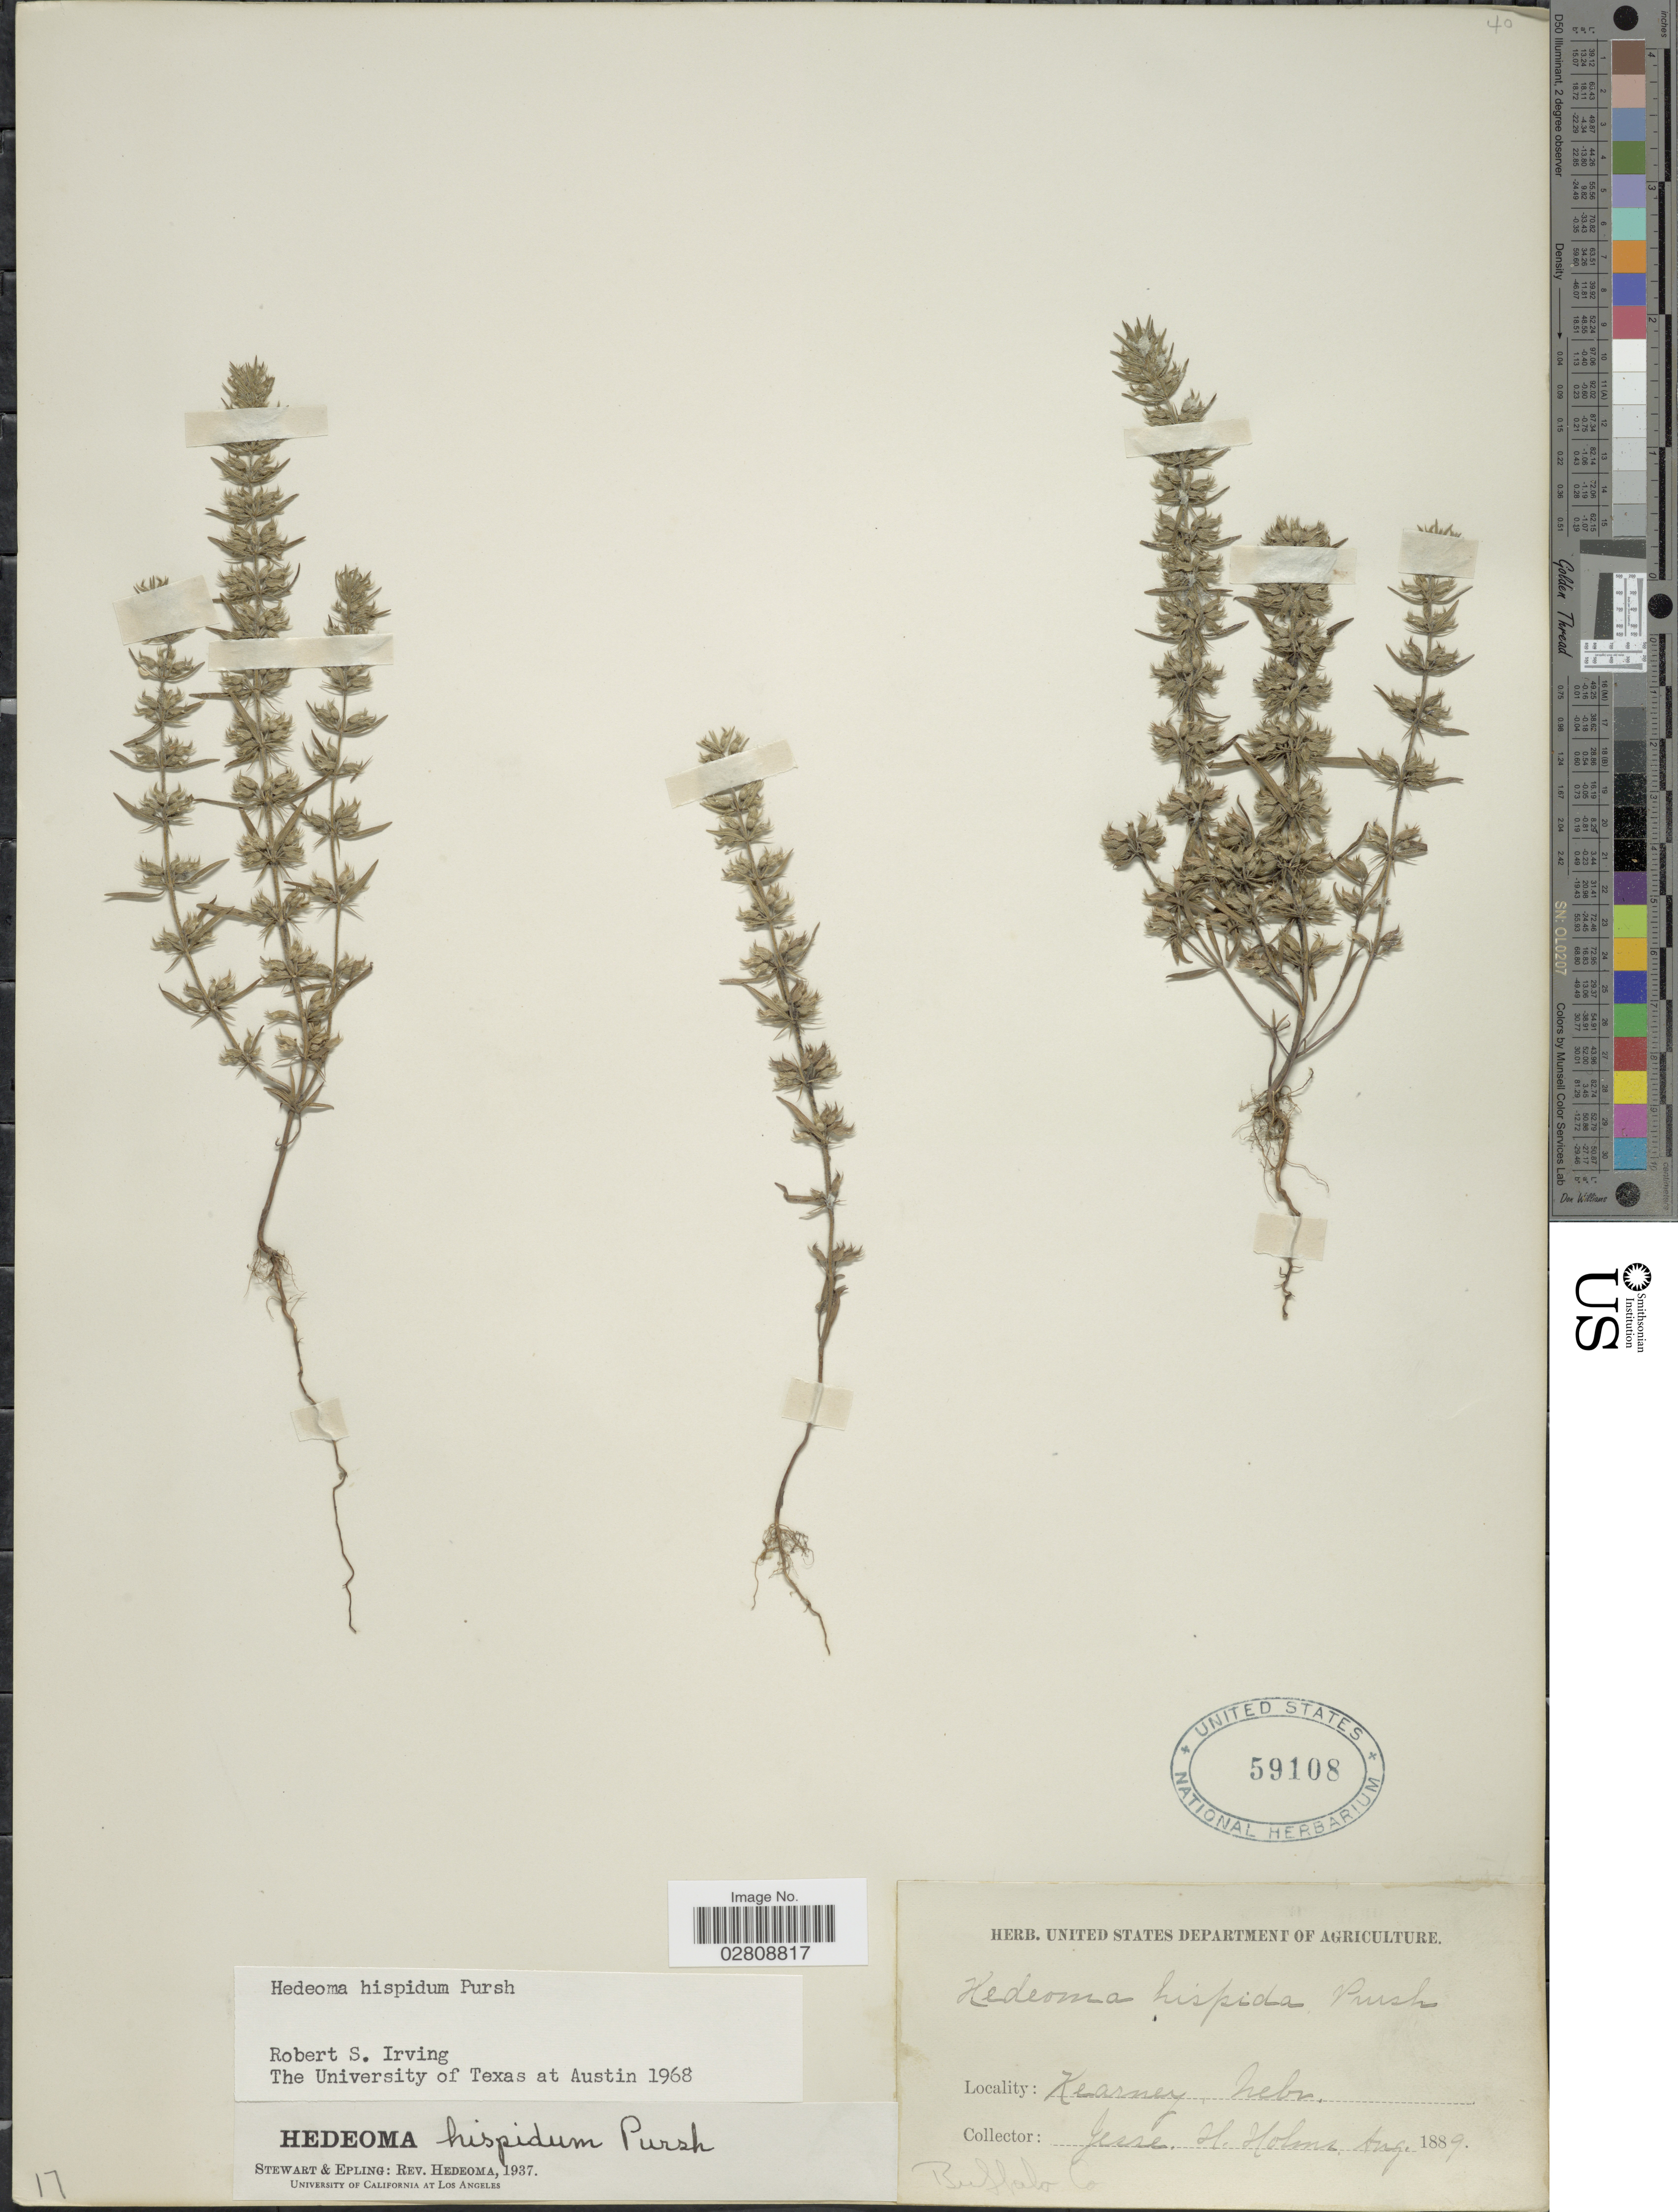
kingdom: Plantae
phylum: Tracheophyta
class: Magnoliopsida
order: Lamiales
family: Lamiaceae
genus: Hedeoma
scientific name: Hedeoma hispida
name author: Pursh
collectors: J. H. Holms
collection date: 1889-08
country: United States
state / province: Nebraska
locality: Kearney, Buffalo Co.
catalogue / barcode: US 59108